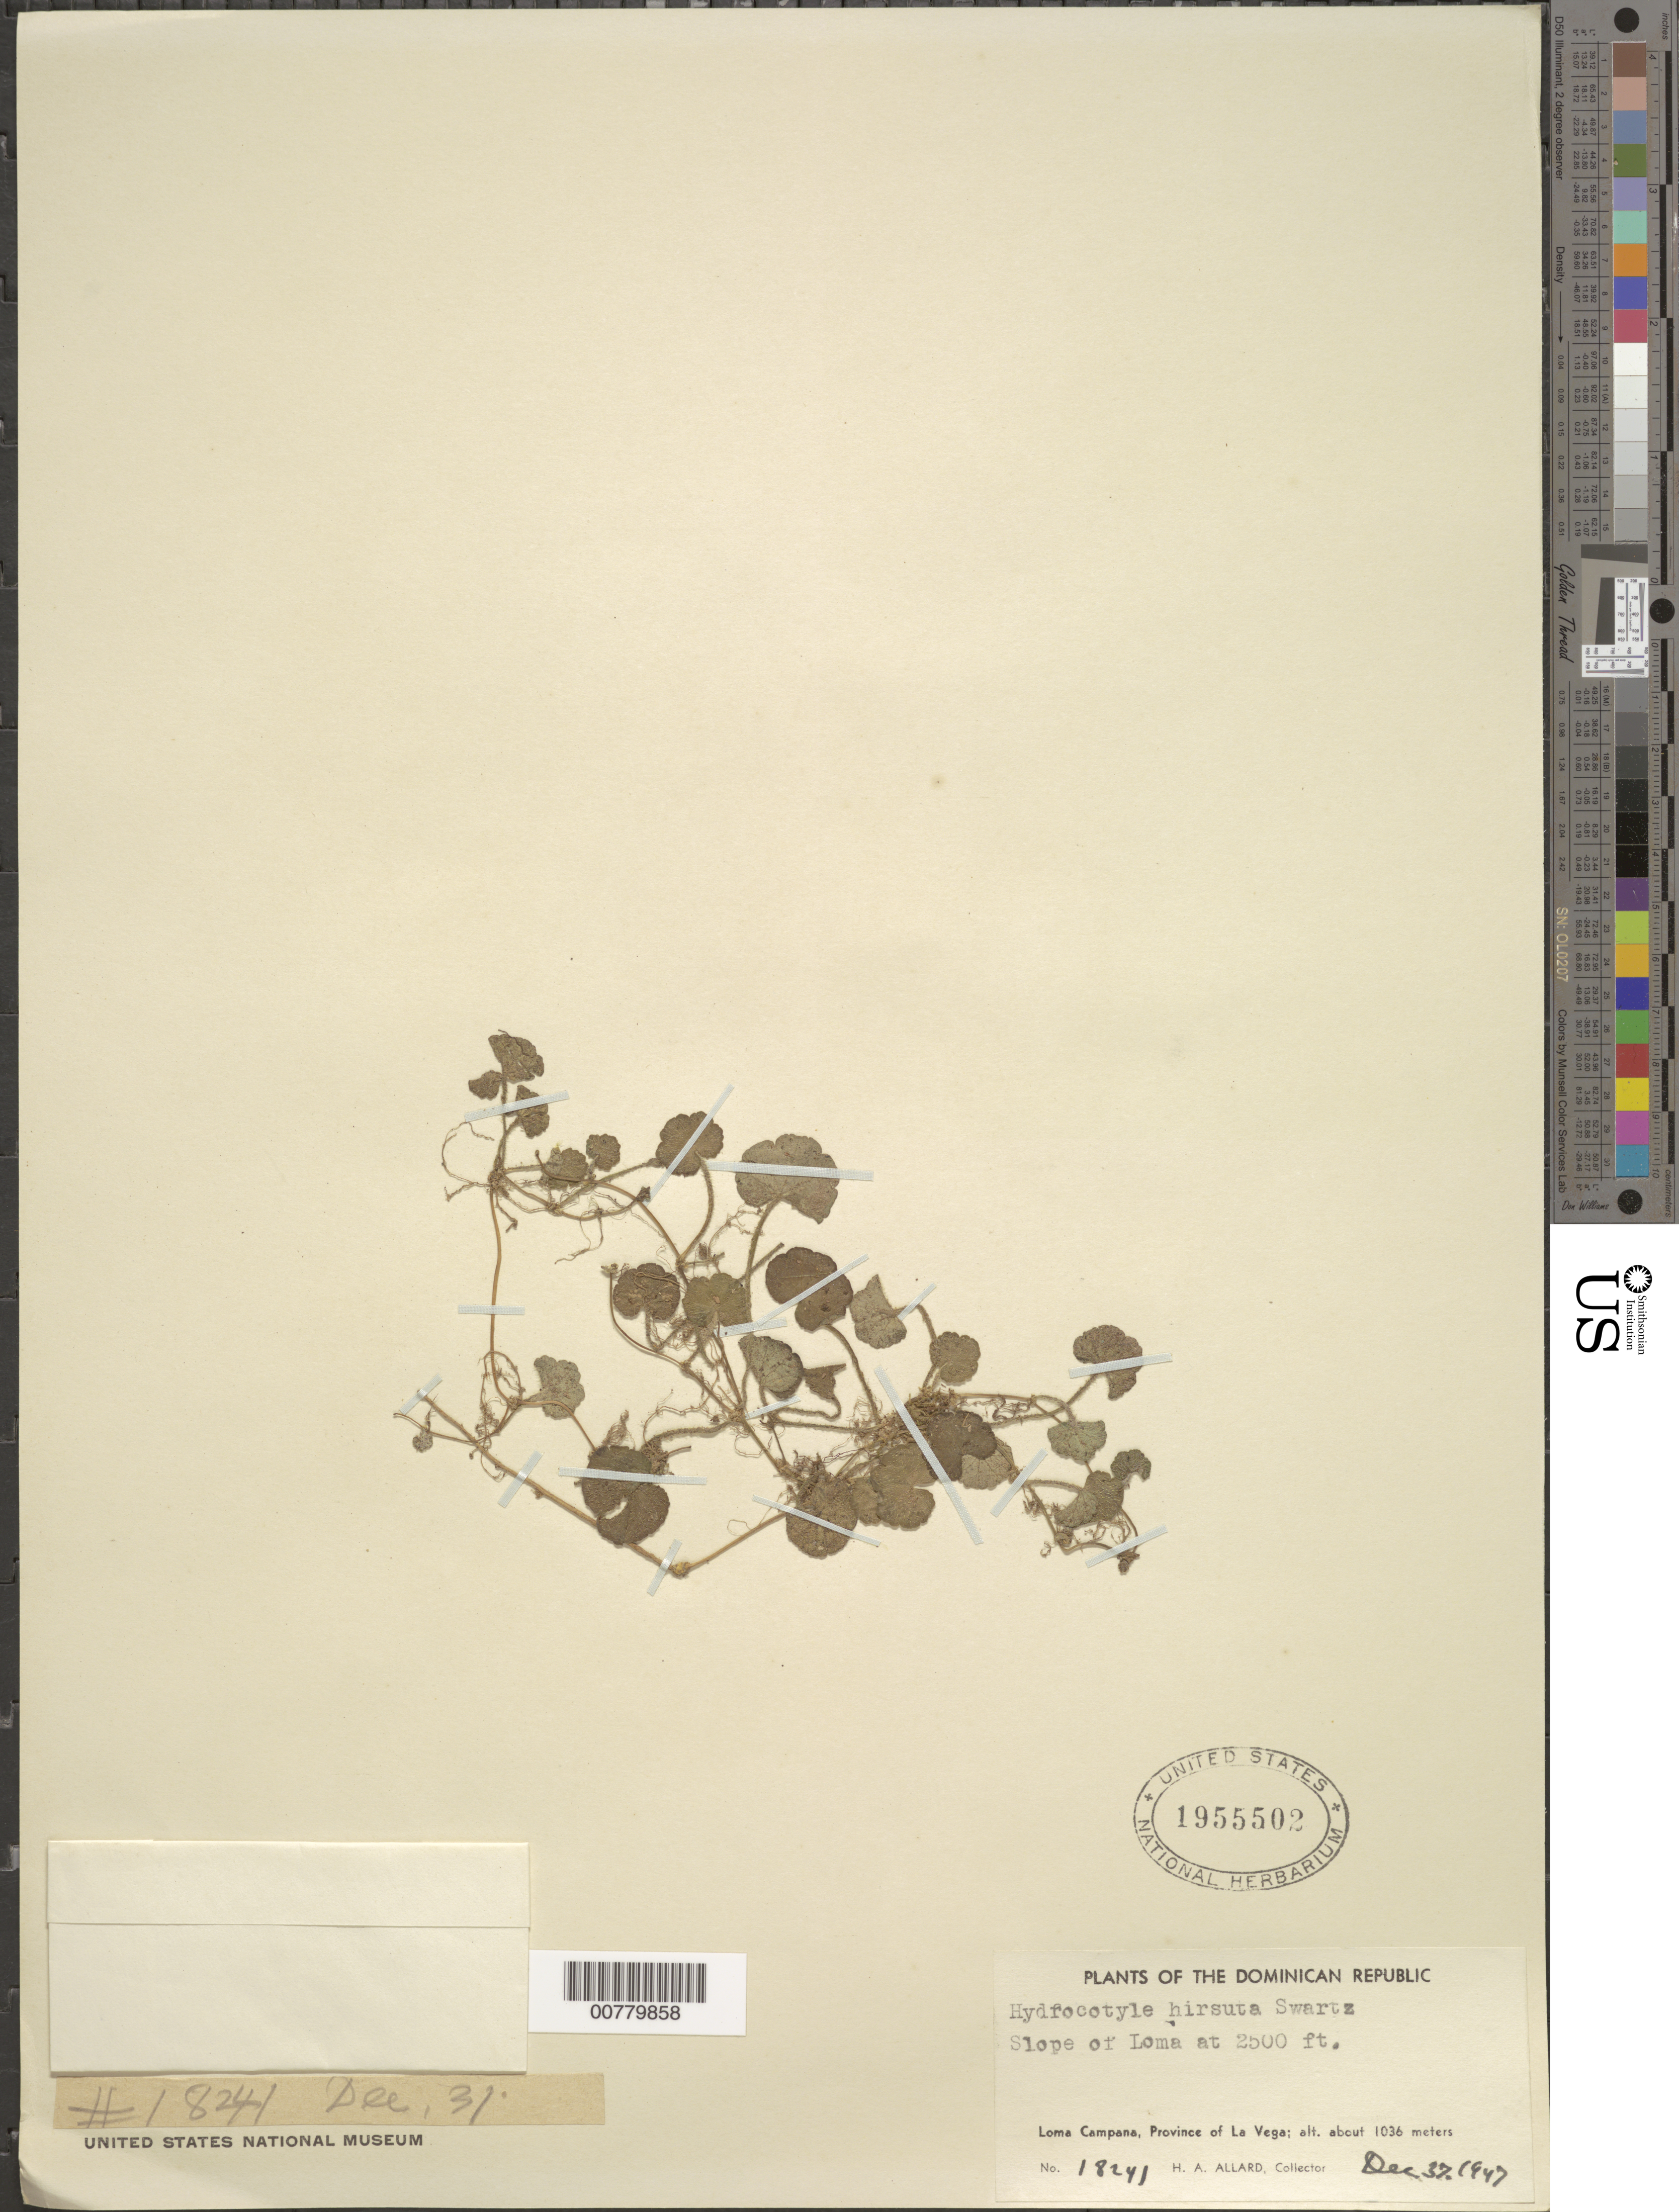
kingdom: Plantae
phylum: Tracheophyta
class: Magnoliopsida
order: Apiales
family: Araliaceae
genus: Hydrocotyle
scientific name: Hydrocotyle hirsuta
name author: Sw.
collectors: H. A. Allard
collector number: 18241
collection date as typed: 27 Dec 1947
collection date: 1947-12-27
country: Dominican Republic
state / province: La Vega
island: Hispaniola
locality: Loma Campana, slope of Loma.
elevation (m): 762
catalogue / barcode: US 1955502